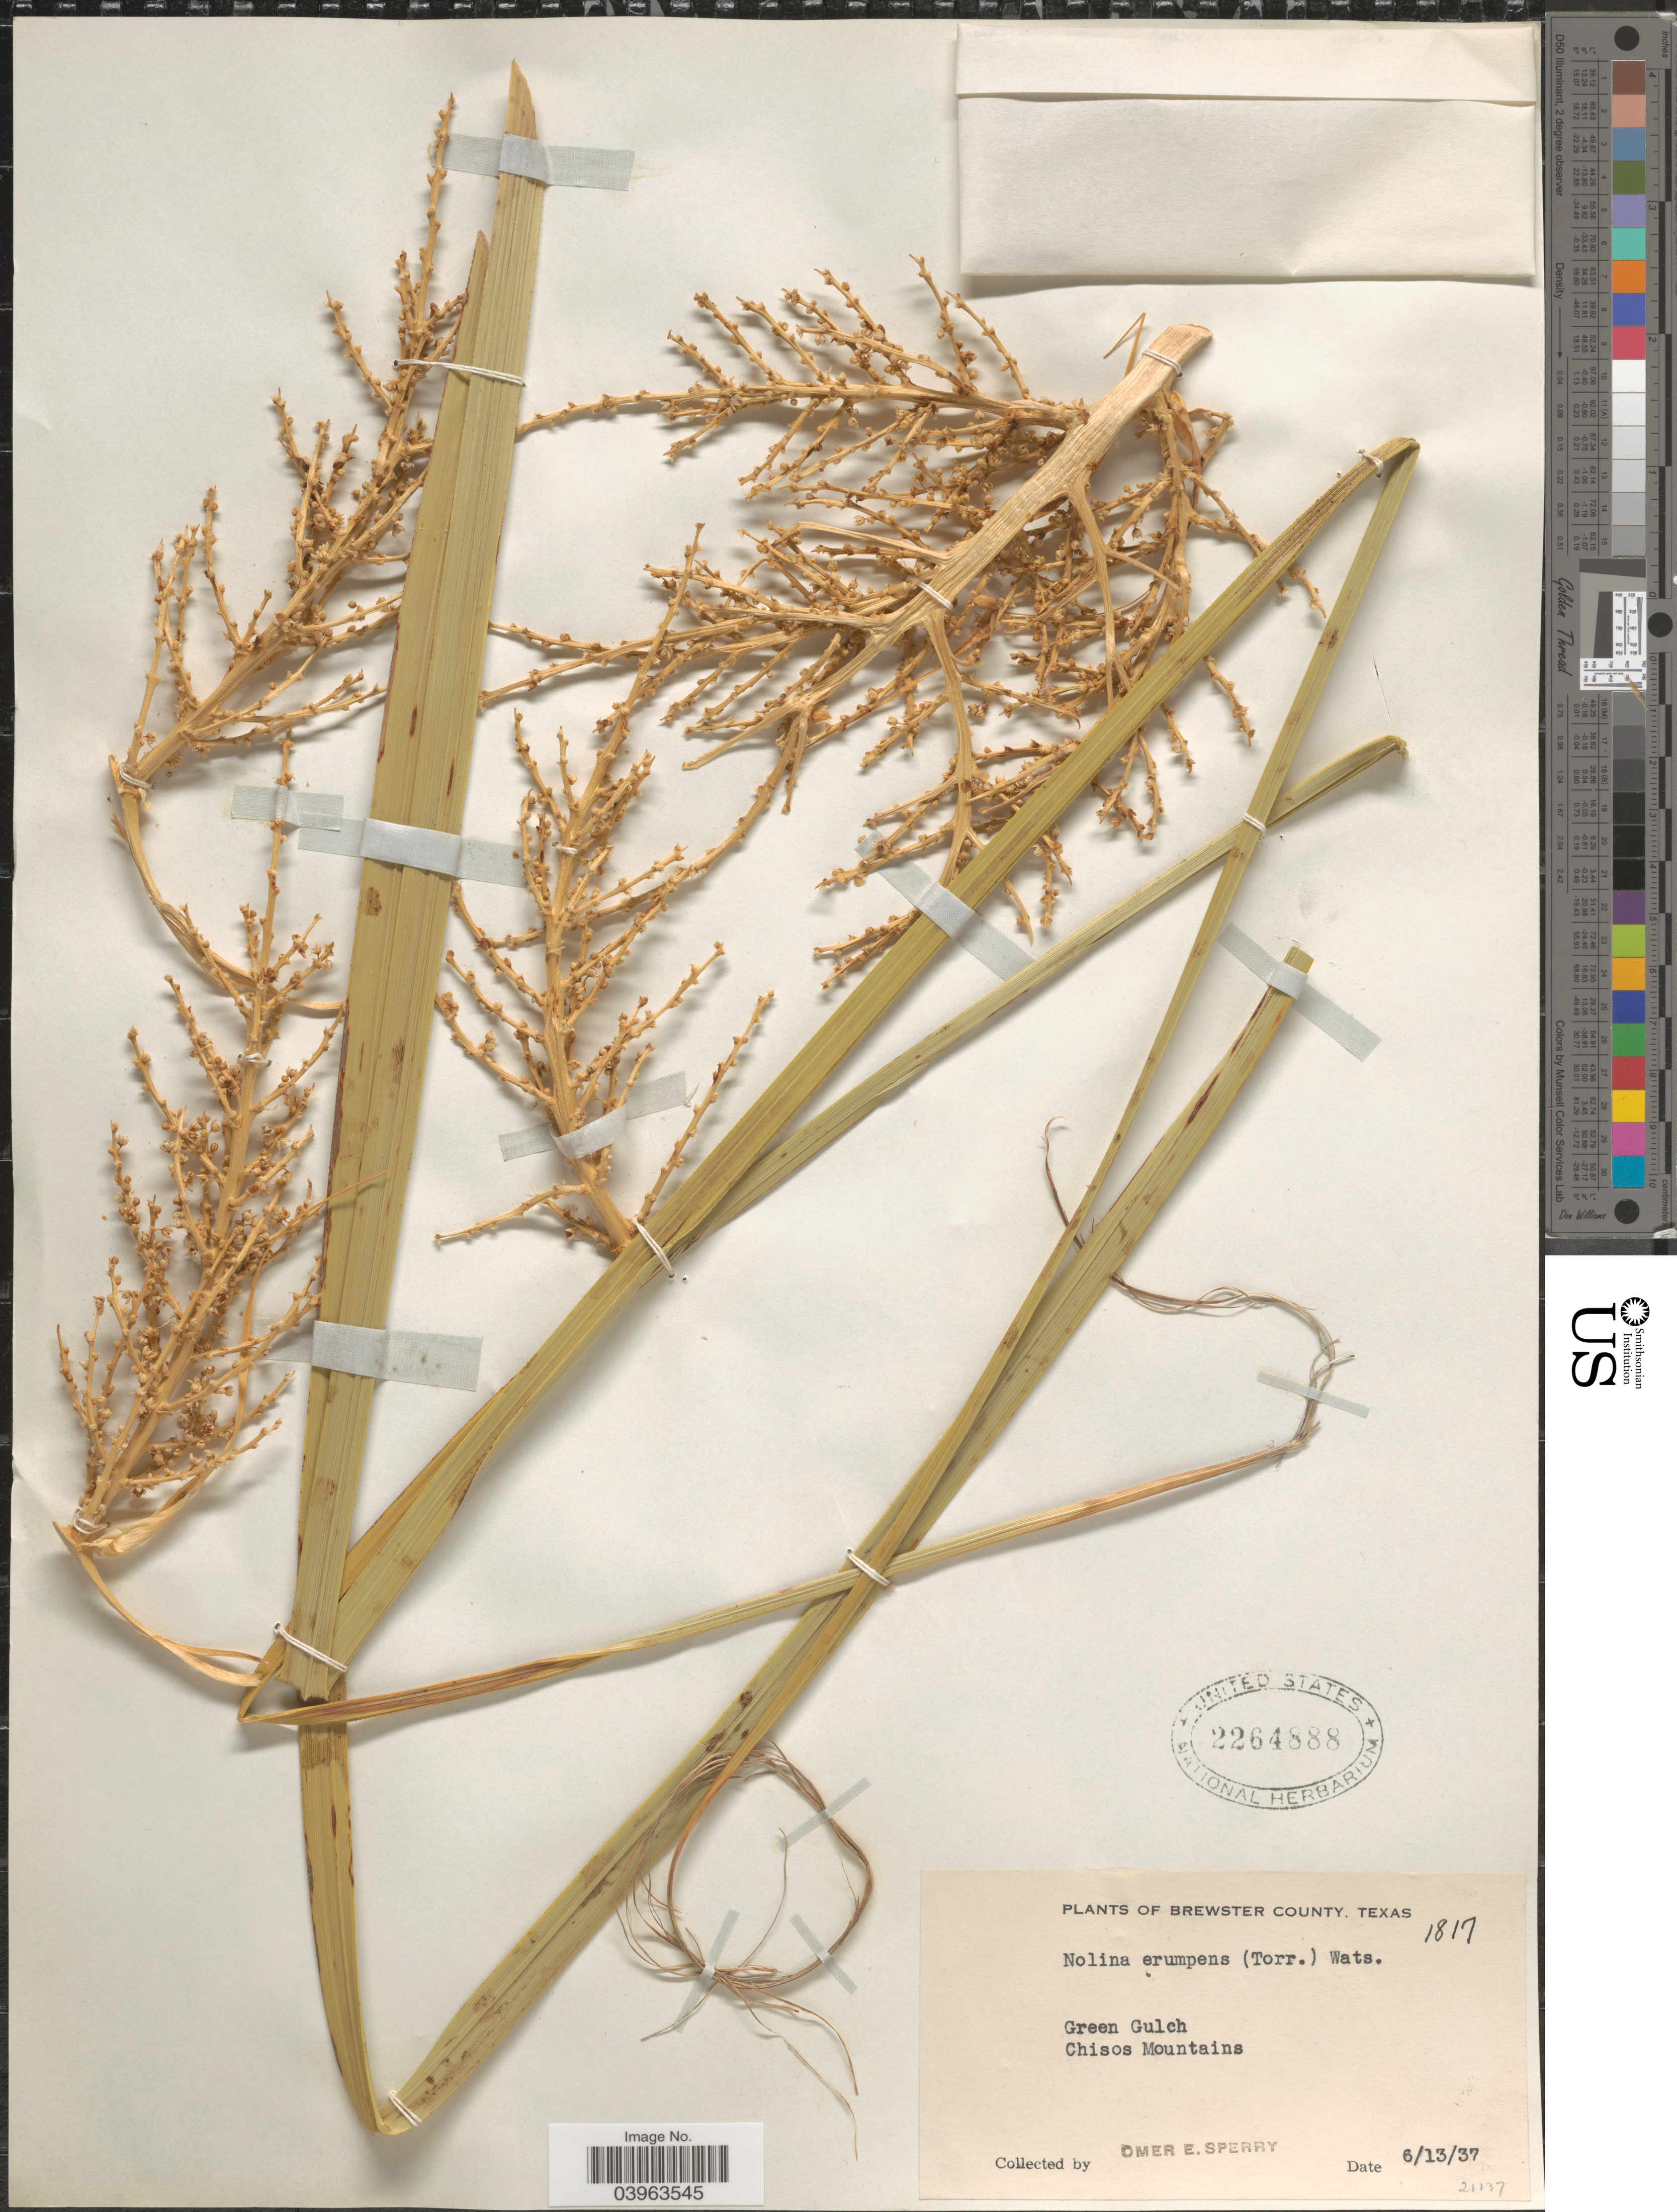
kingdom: Plantae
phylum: Tracheophyta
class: Liliopsida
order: Asparagales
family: Asparagaceae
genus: Nolina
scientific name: Nolina erumpens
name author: (Torr.) S. Watson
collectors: O. E. Sperry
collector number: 1817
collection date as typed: Transcribed d/m/y: 13/6/37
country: United States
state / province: Texas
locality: Brewster County. Green Gulch. Chisos Mountains.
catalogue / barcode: US 2264888